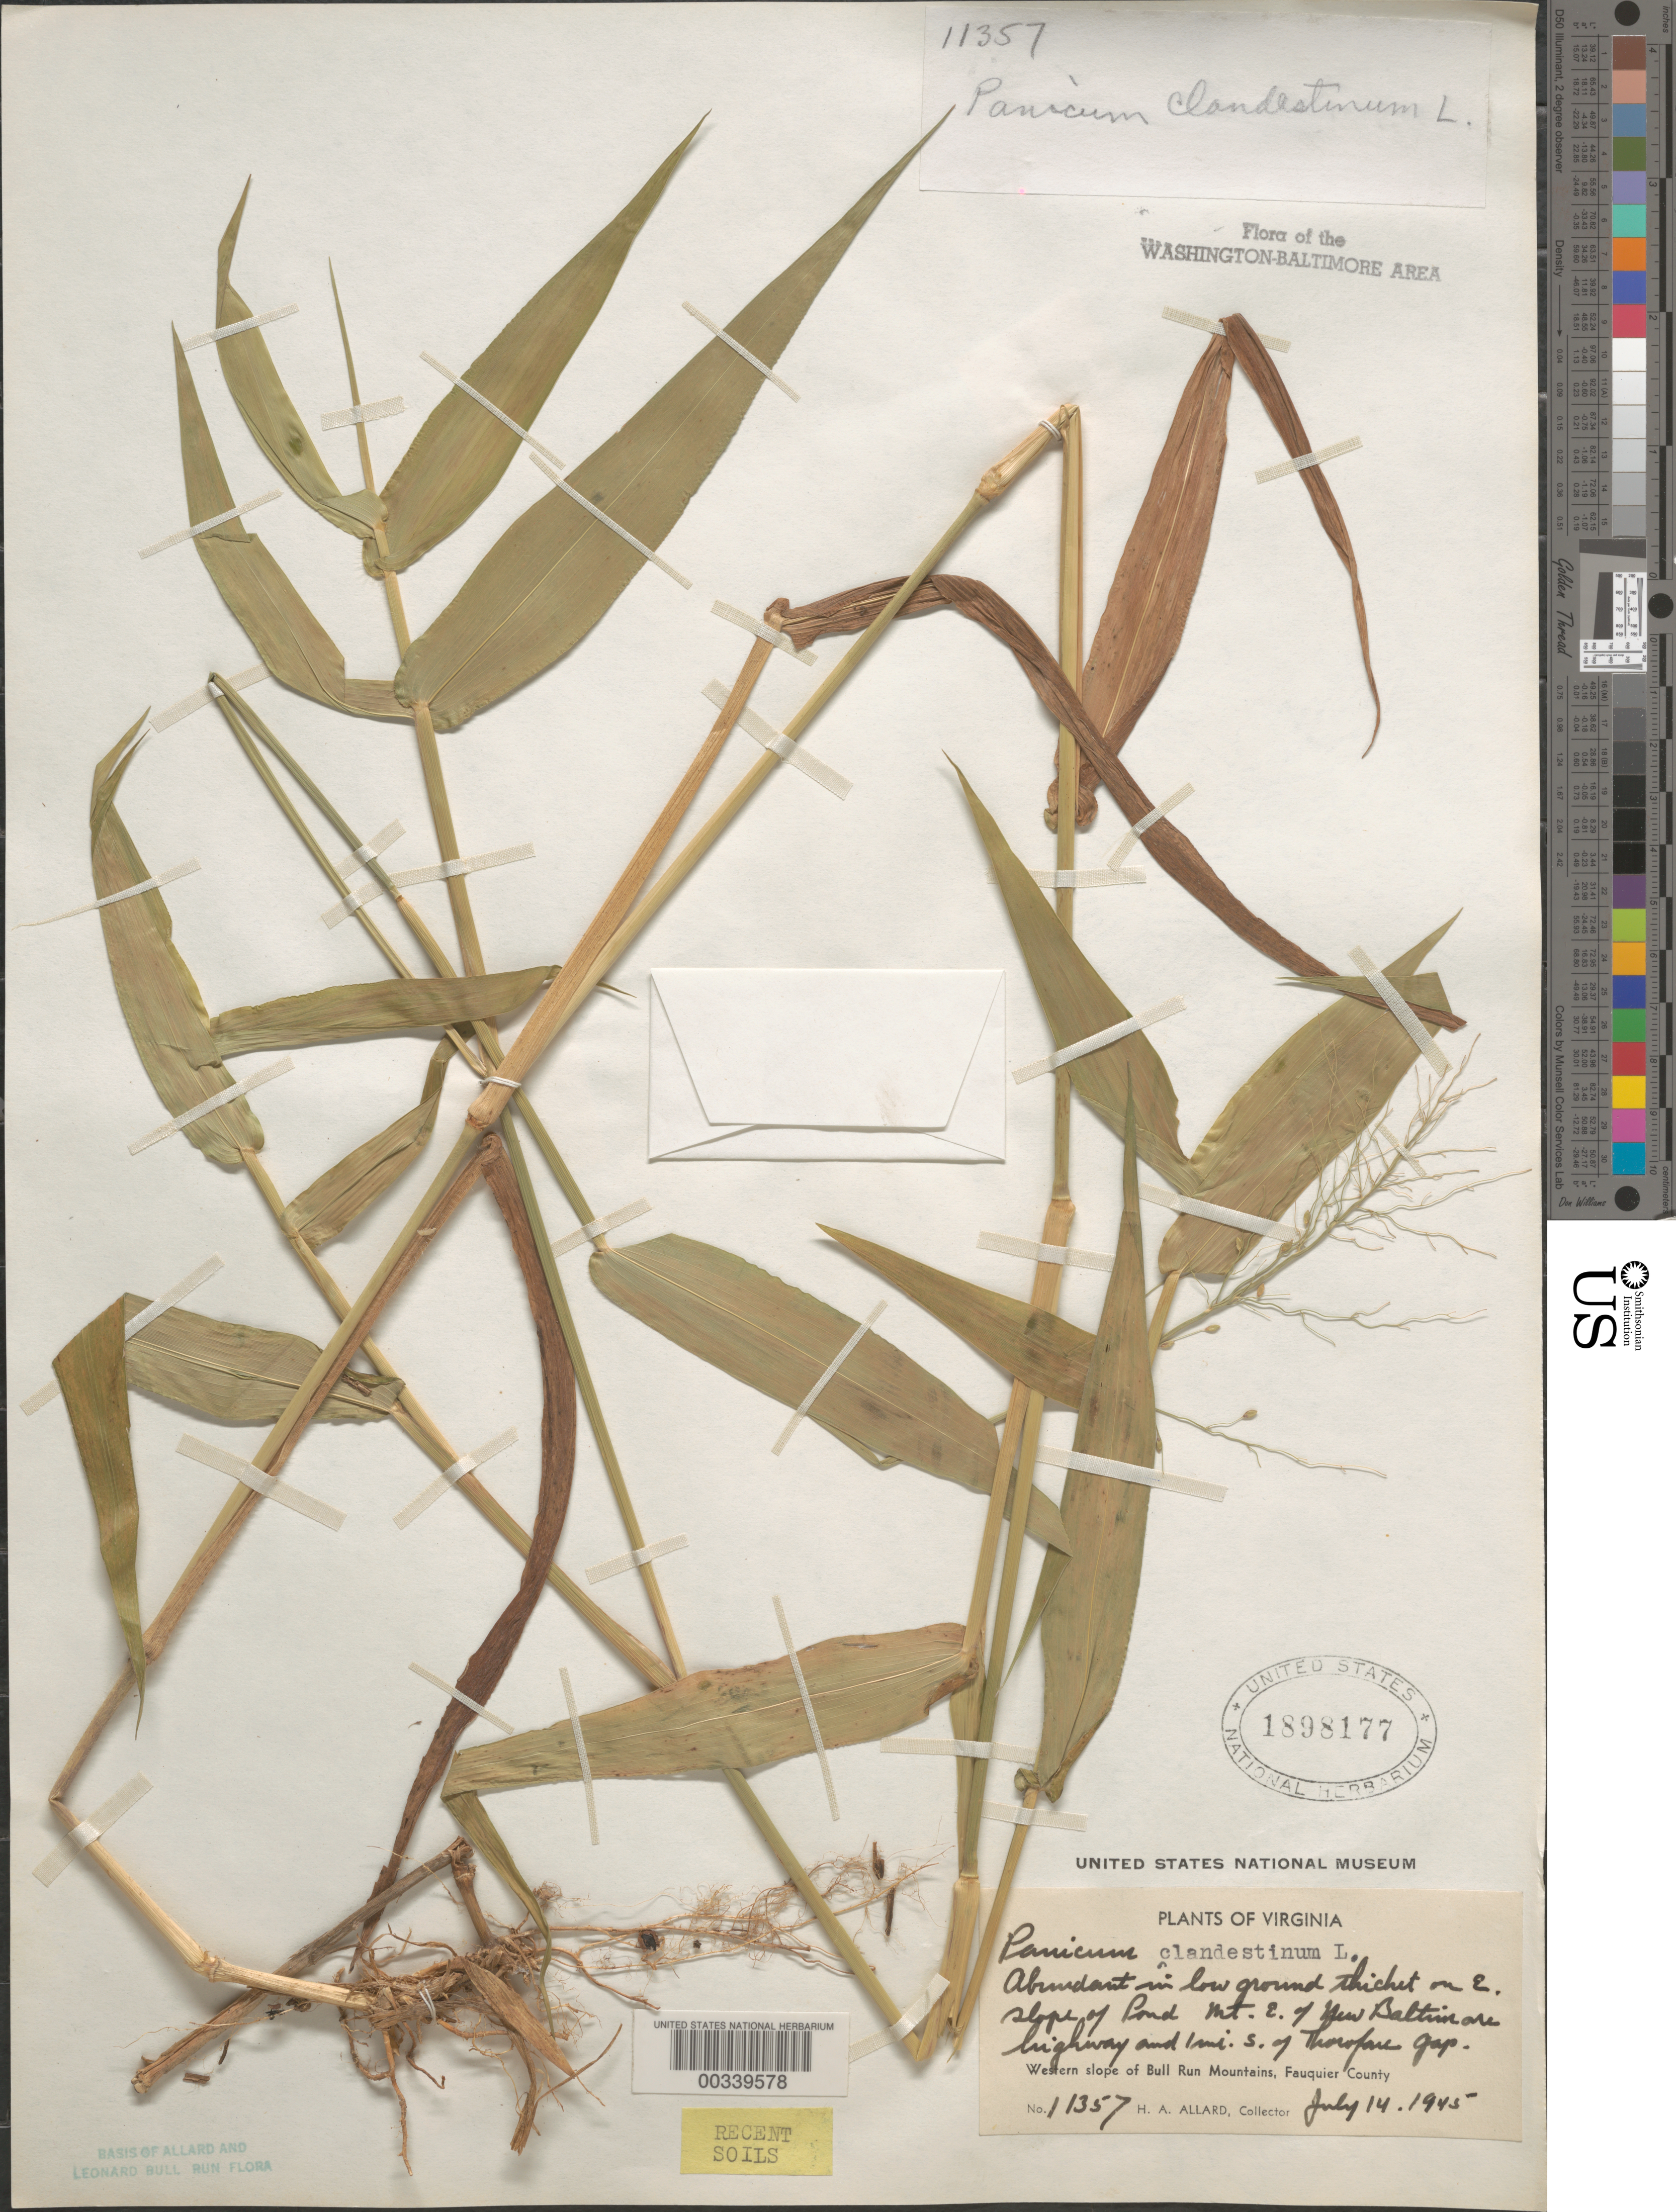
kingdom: Plantae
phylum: Tracheophyta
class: Liliopsida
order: Poales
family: Poaceae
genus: Dichanthelium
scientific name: Dichanthelium clandestinum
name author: (L.) Gould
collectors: H. A. Allard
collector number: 11357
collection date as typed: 14 Jul 1945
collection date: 1945-07-14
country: United States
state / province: Virginia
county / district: Fauquier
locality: Pond Mt, E of New Baltimore Highway Bull Run Mts.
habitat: Low ground thicket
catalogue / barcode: US 1898177